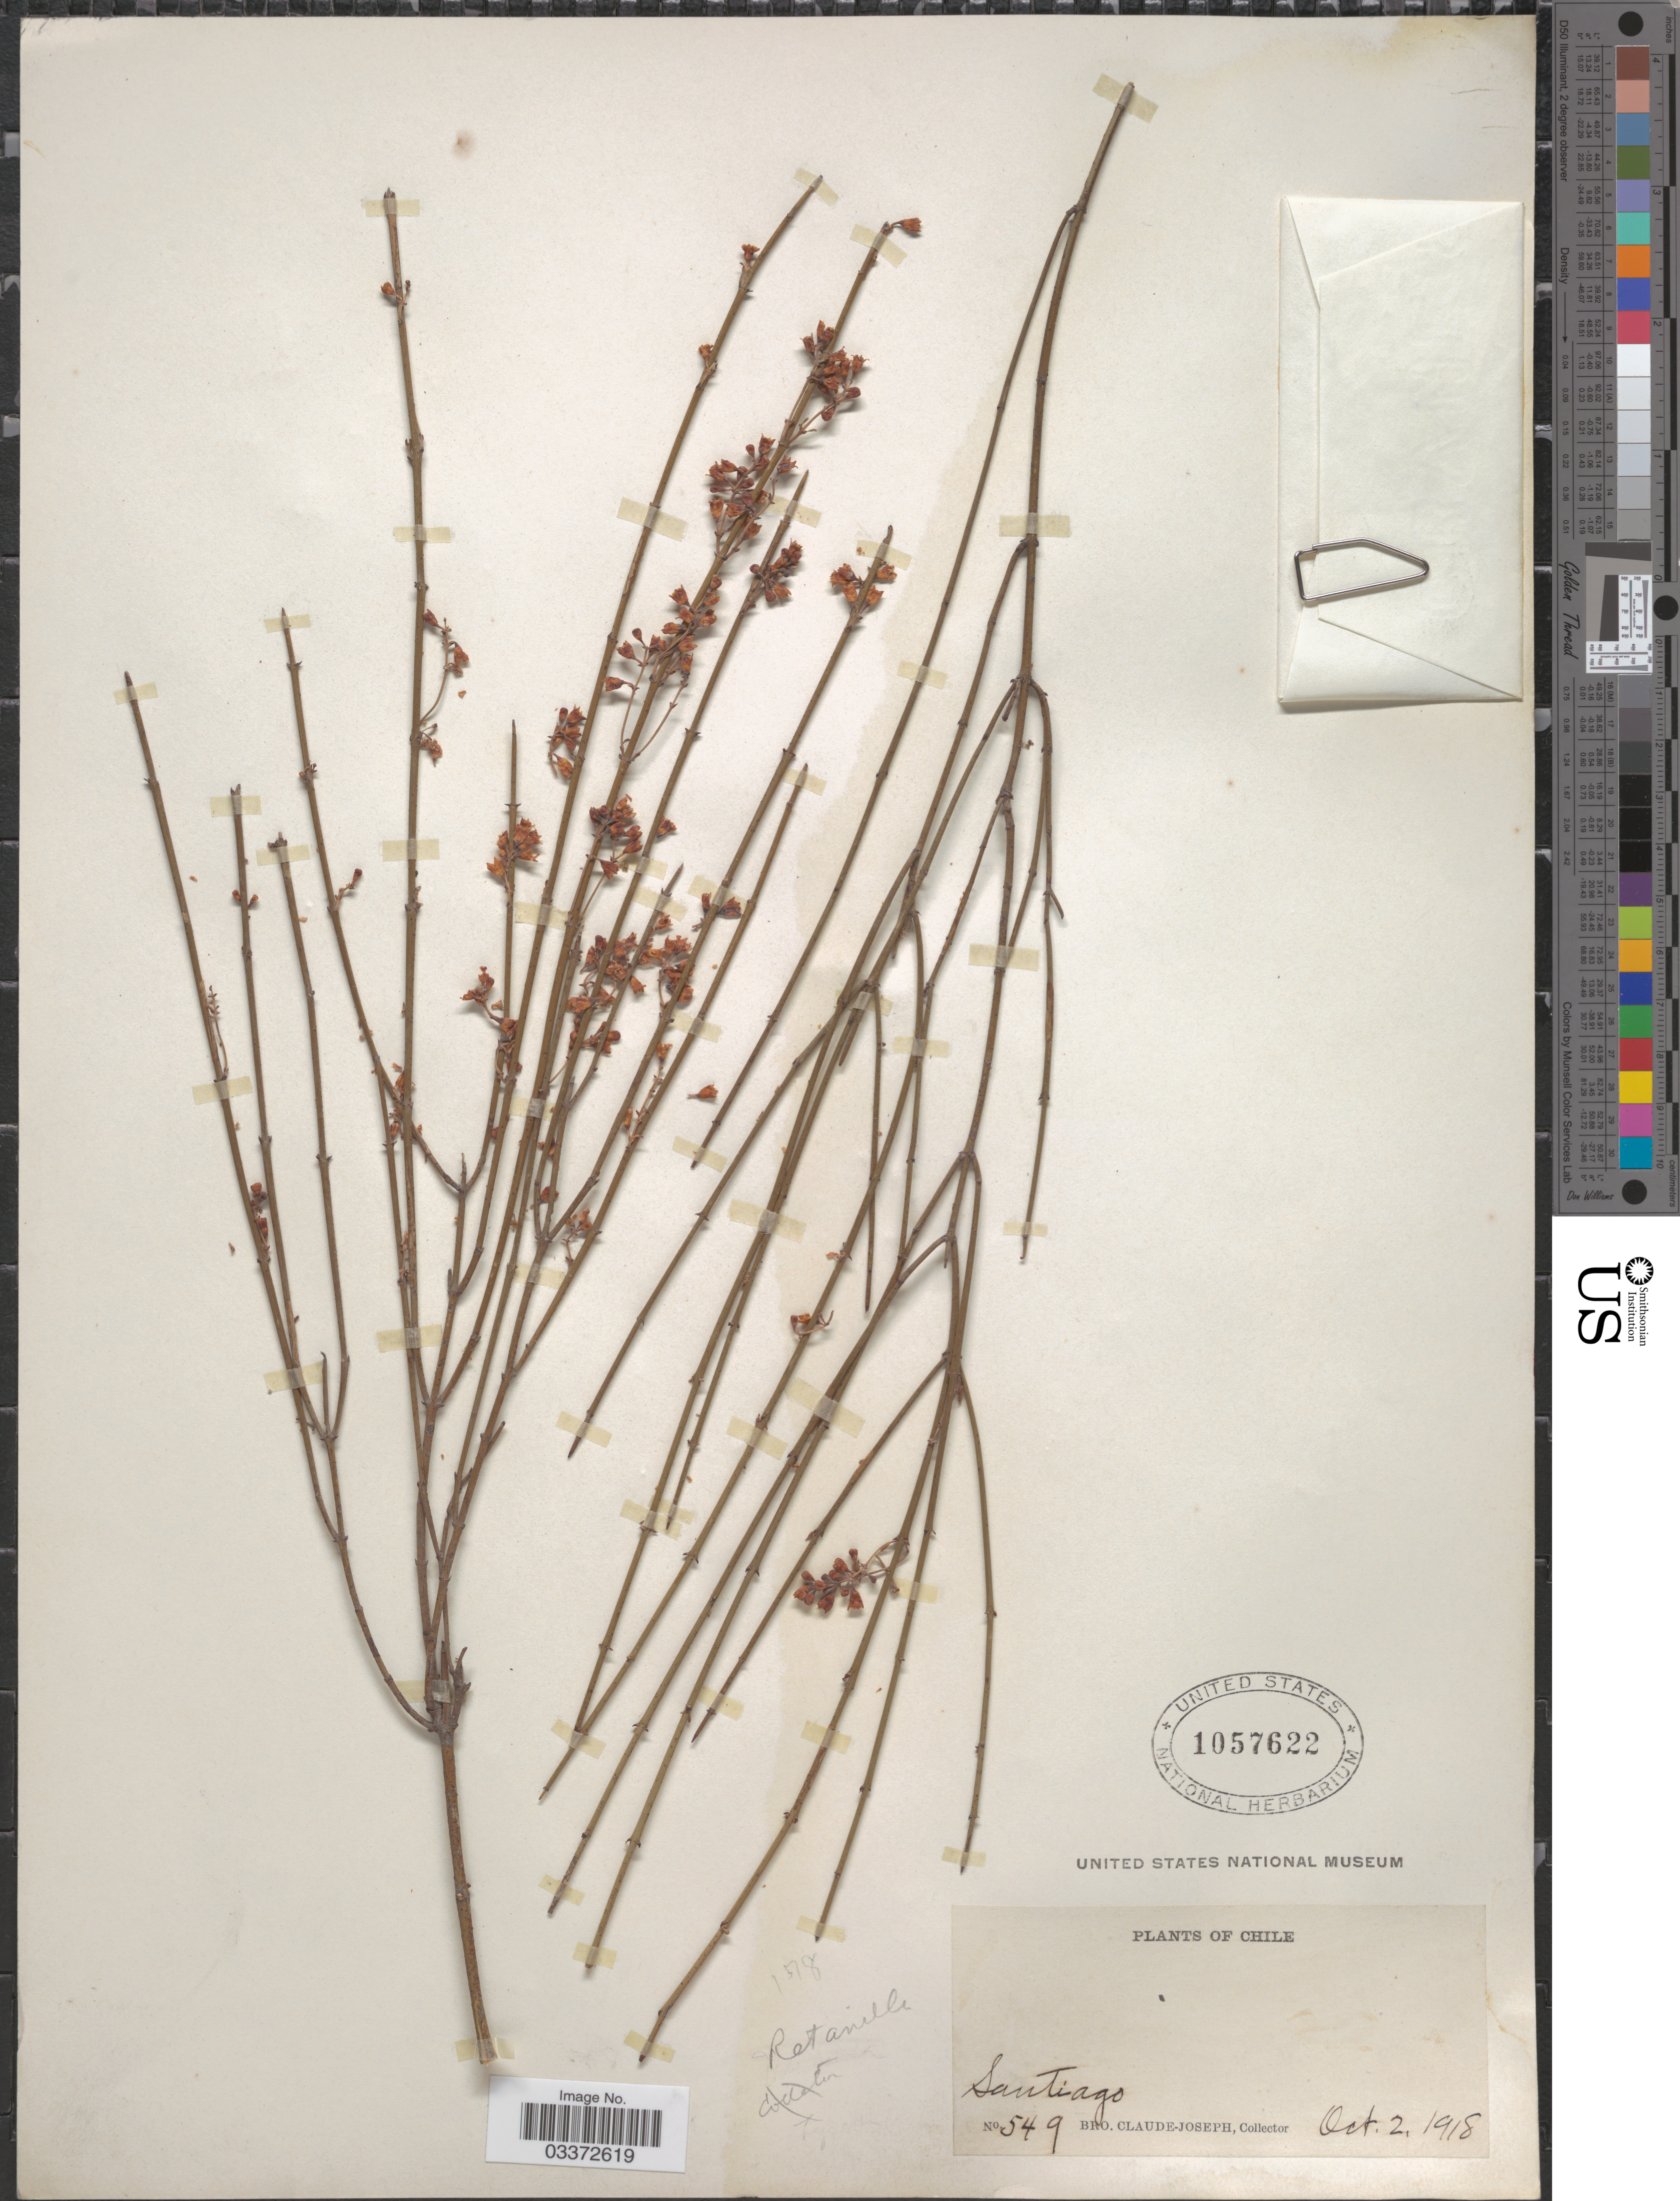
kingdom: Plantae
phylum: Tracheophyta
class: Magnoliopsida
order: Rosales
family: Rhamnaceae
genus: Colletia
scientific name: Colletia sp.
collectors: Bro. Claude-Joseph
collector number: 549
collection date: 1918-10-02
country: Chile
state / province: Región Metropolitana (RM)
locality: Santiago.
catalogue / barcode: US 1057622